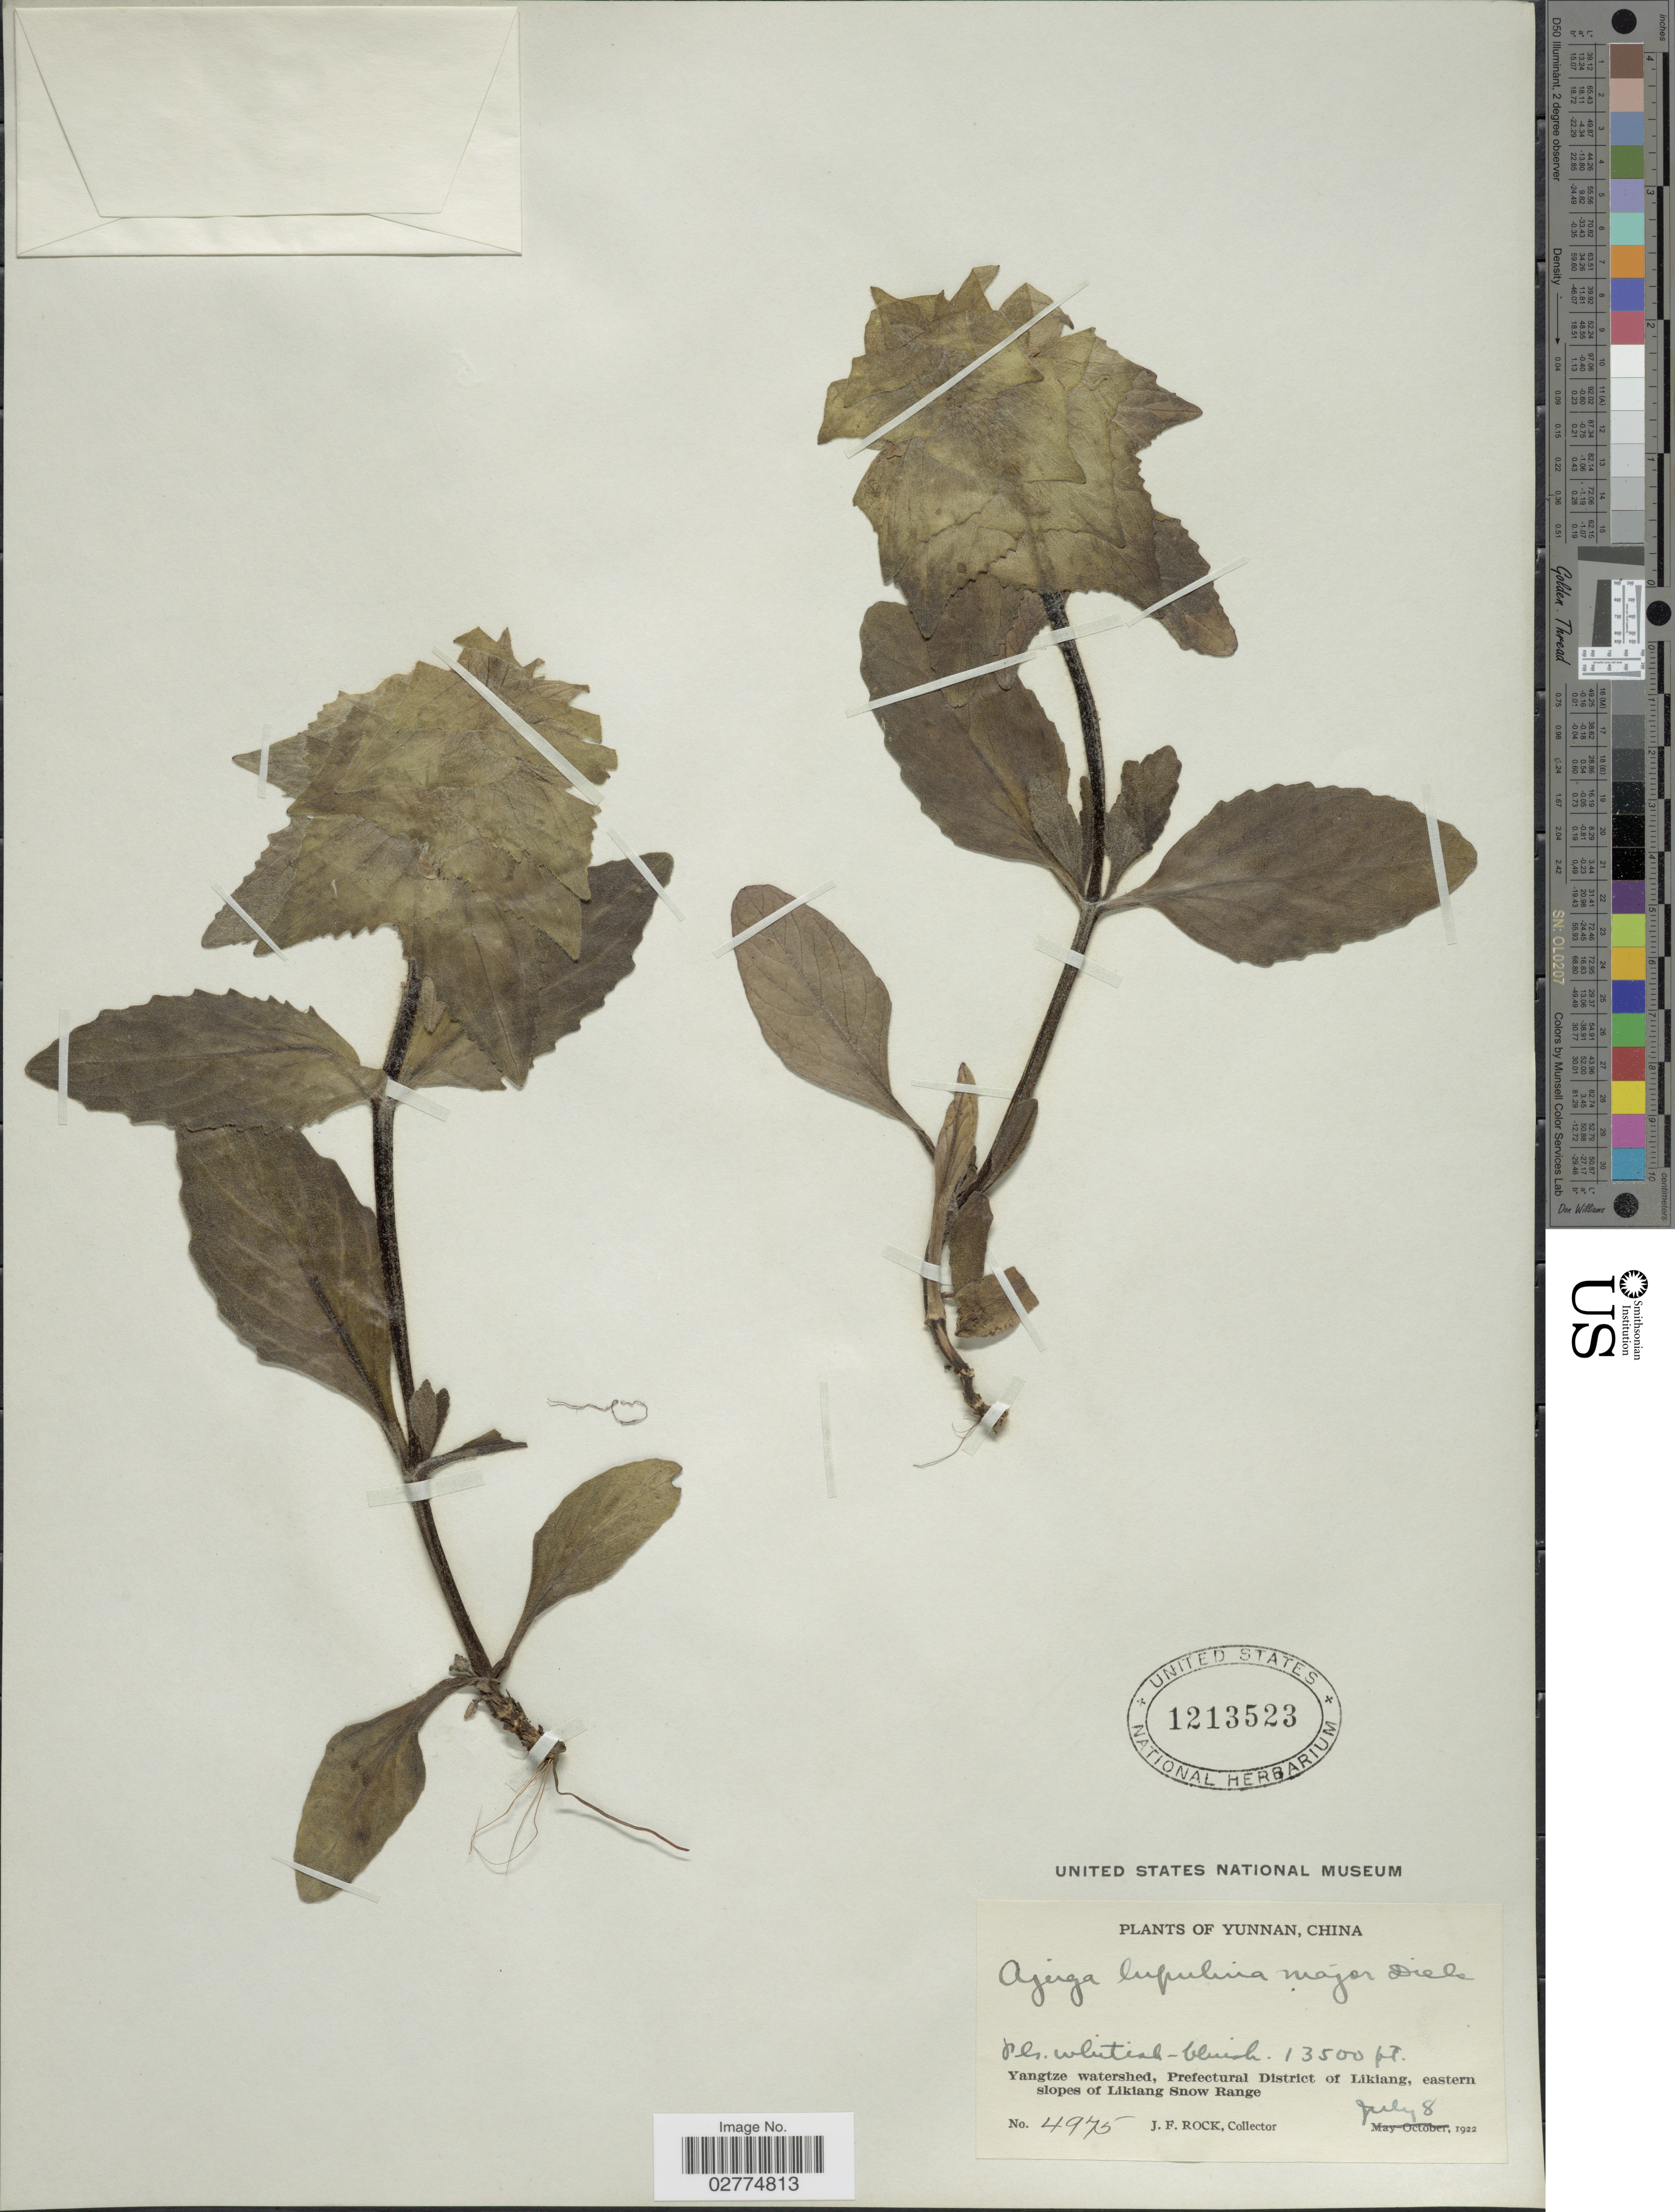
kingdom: Plantae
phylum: Tracheophyta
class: Magnoliopsida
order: Lamiales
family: Lamiaceae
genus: Ajuga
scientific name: Ajuga lupulina var. major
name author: Diels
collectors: J. Rock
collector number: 4975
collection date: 1922-07-08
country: China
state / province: Yunnan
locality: Yangtze watershed, Prefectural District of Likiang, eastern slopes of Likiang Snow Range.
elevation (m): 4115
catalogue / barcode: US 1213523